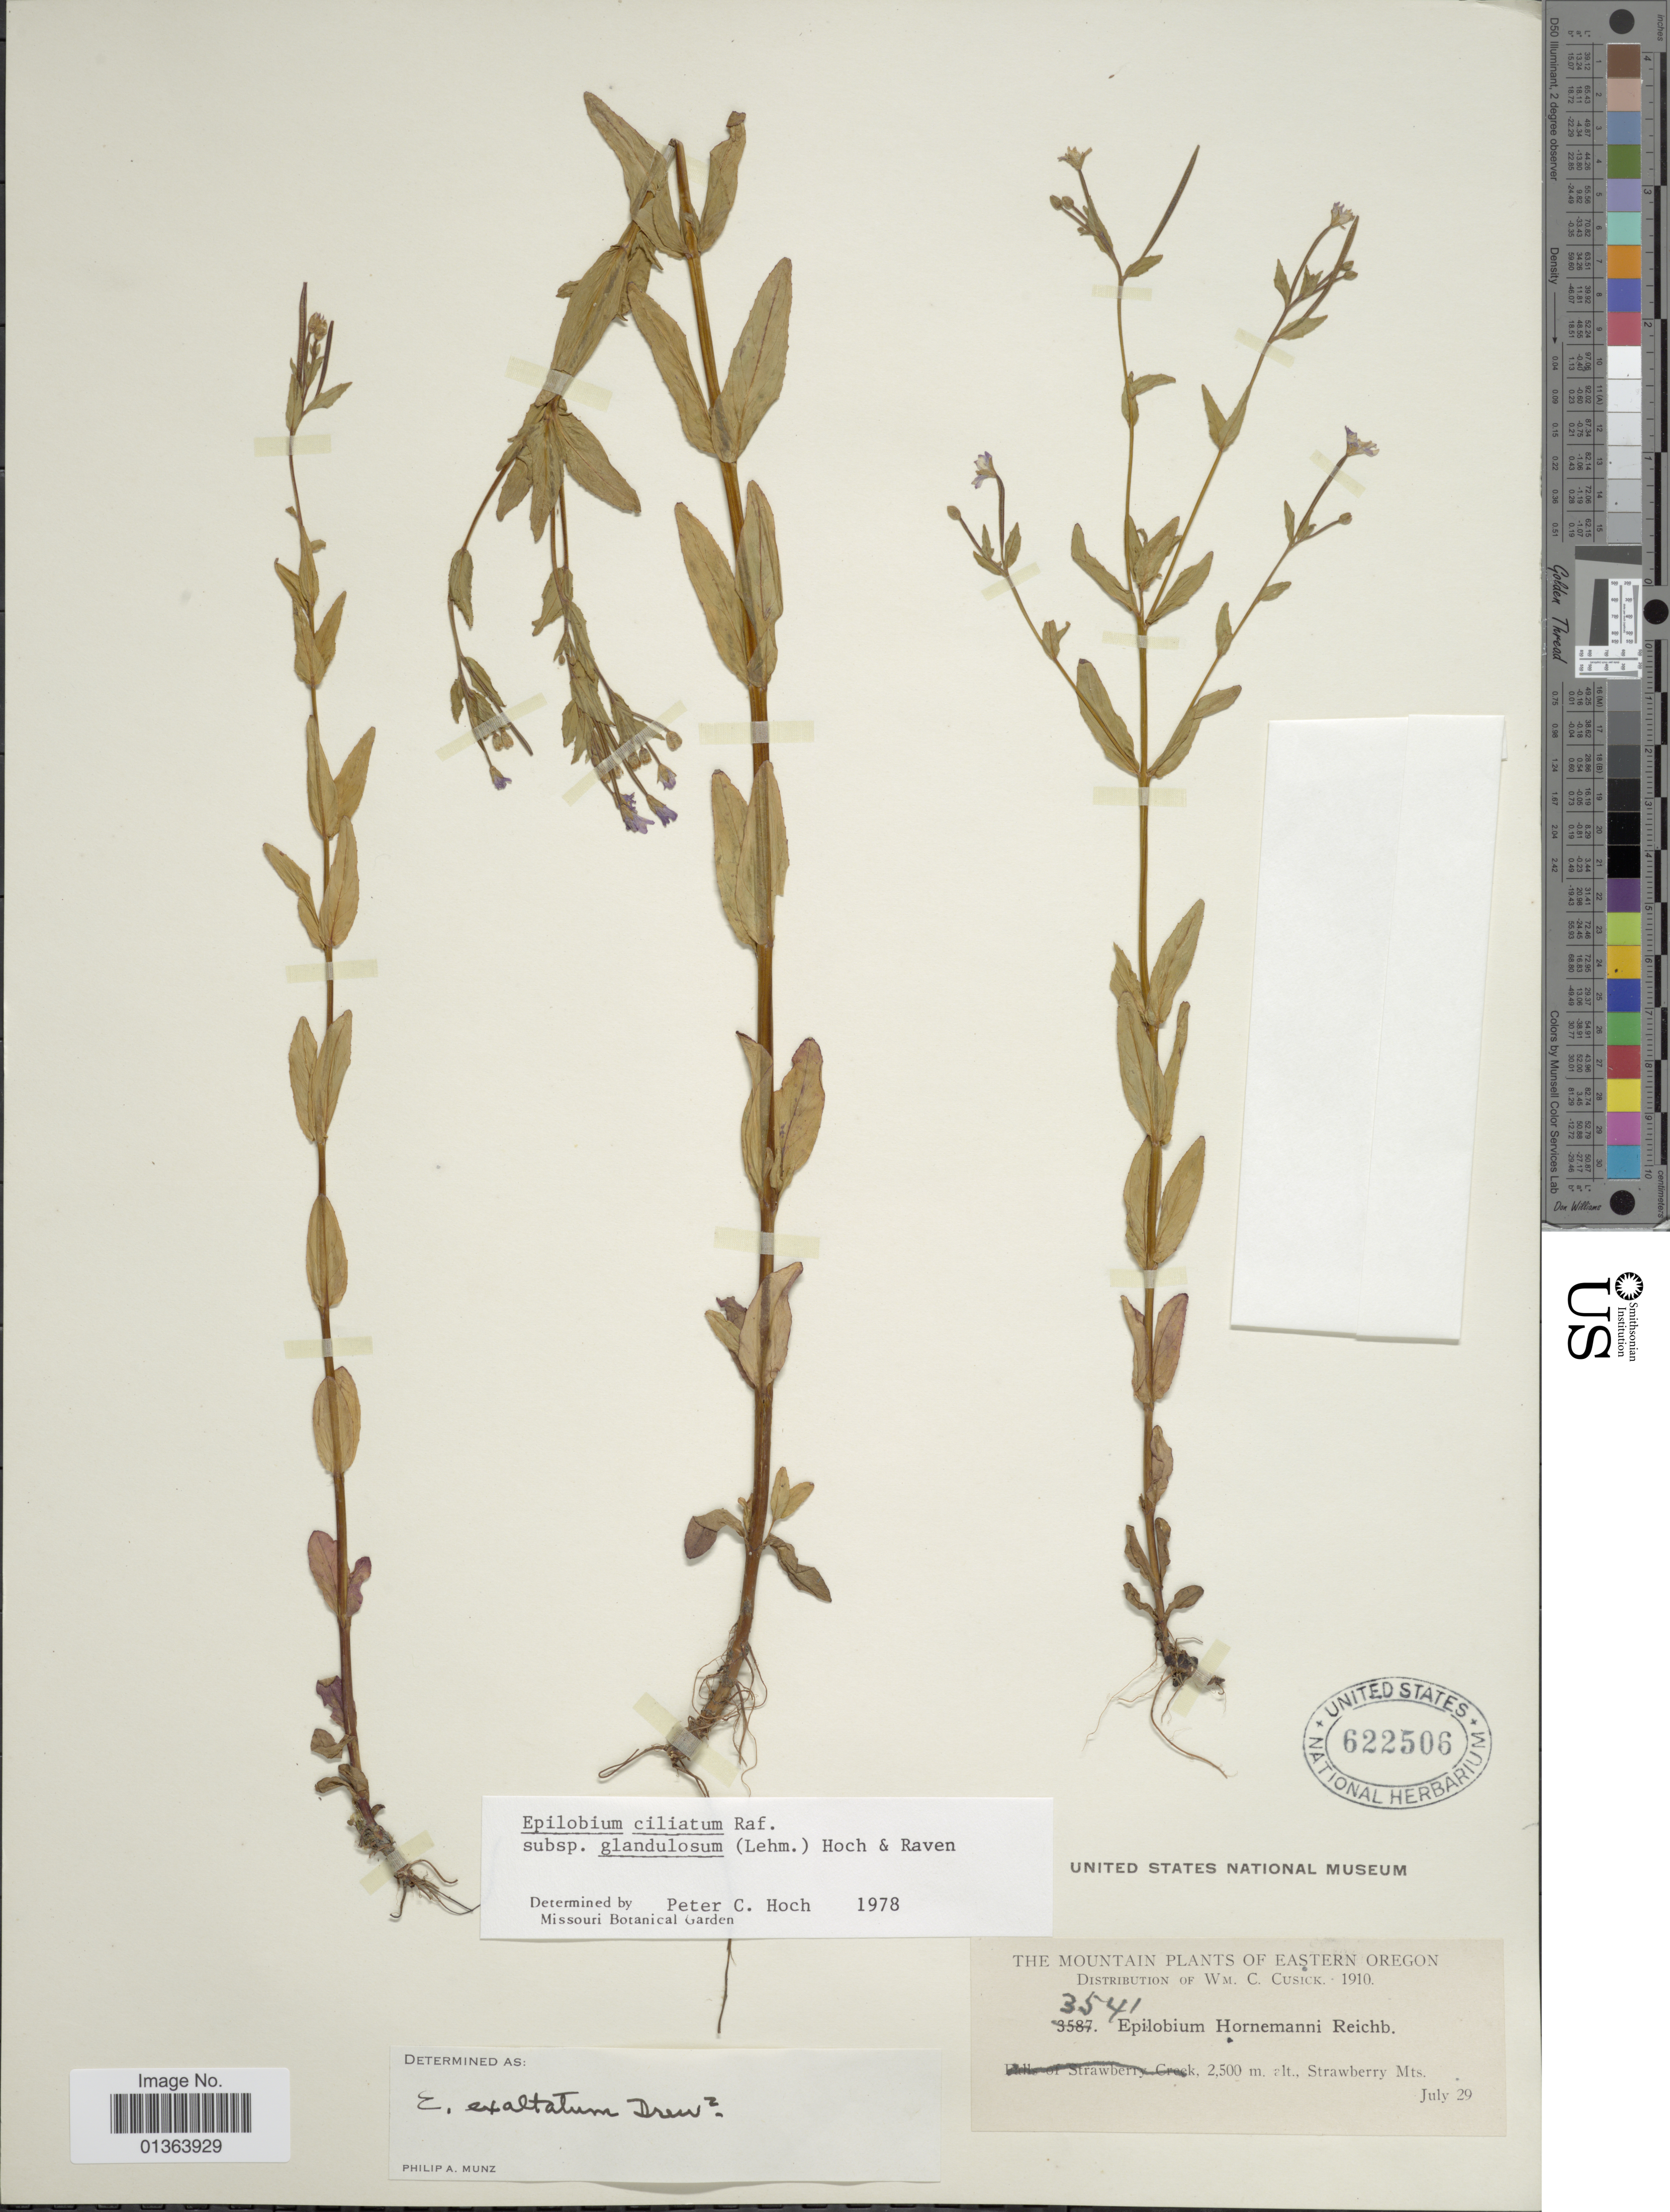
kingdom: Plantae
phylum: Tracheophyta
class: Magnoliopsida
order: Myrtales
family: Onagraceae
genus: Epilobium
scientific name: Epilobium ciliatum subsp. glandulosum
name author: (Lehm.) Hoch & P.H. Raven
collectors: W. C. Cusick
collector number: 3541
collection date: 1910-07-29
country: United States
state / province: Oregon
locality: The mountain plants of Eastern Oregon. Strawberry Mts.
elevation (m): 2500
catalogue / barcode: US 622506